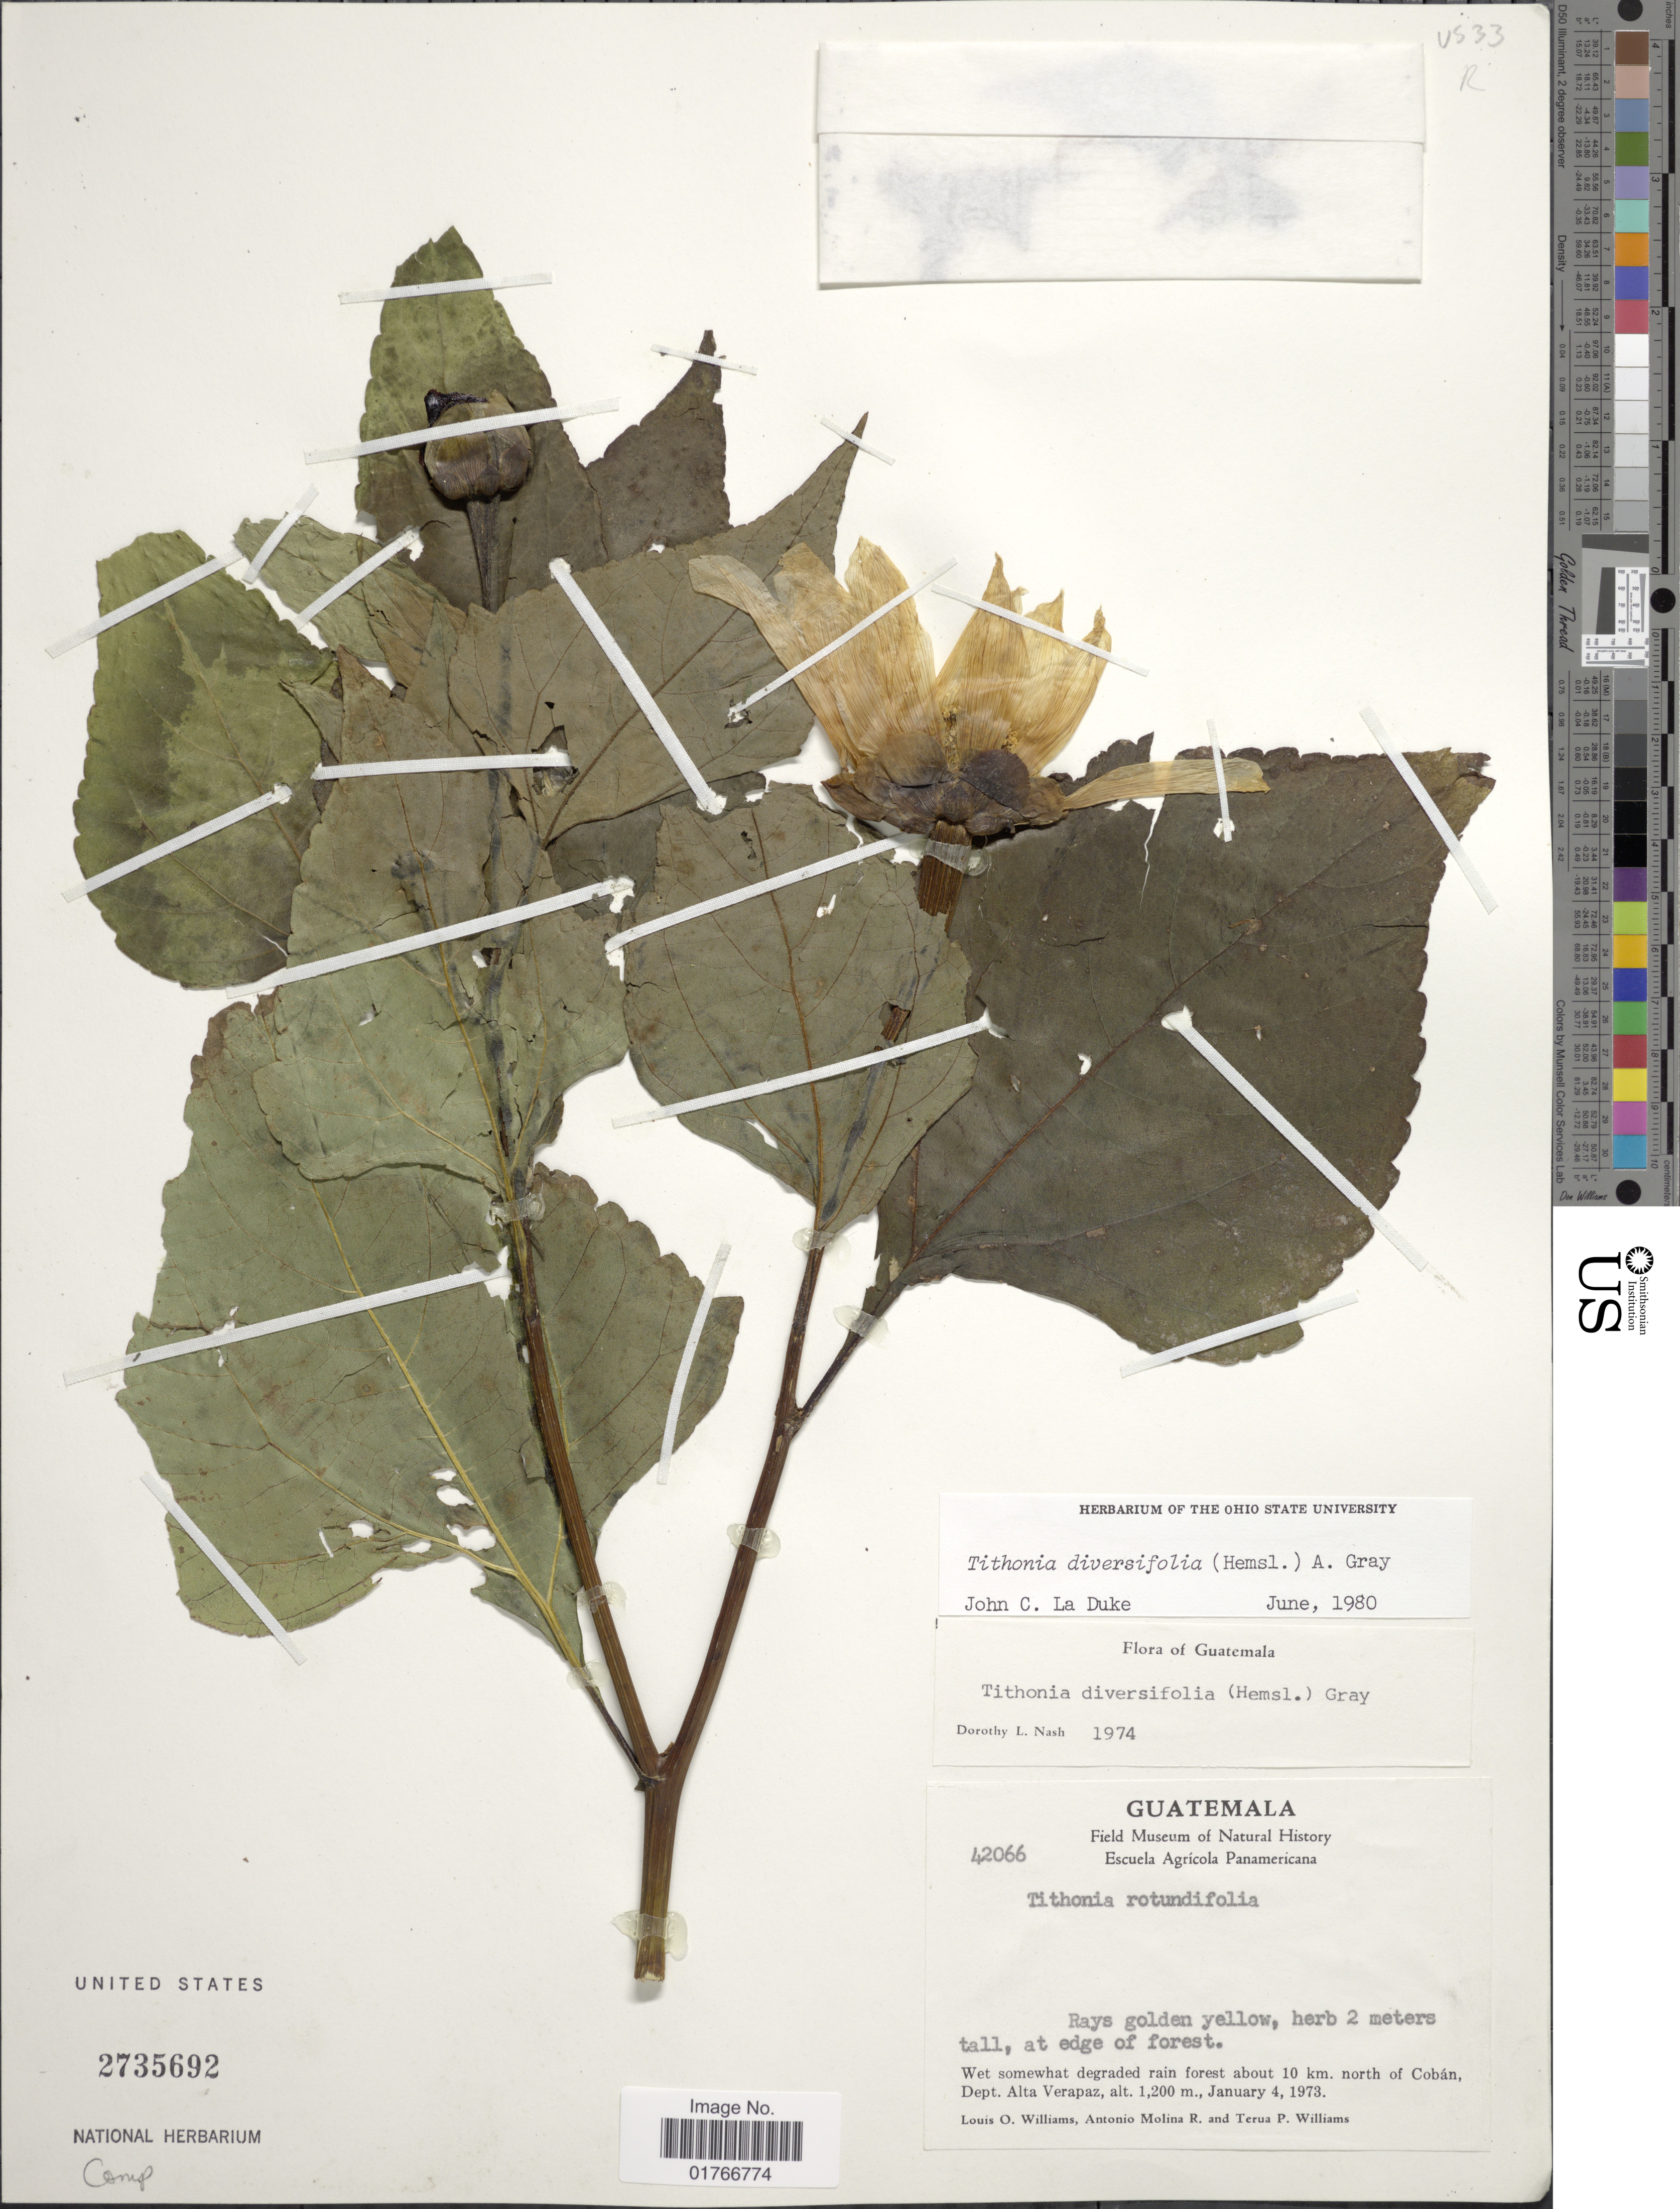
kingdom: Plantae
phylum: Tracheophyta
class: Magnoliopsida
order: Asterales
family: Asteraceae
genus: Tithonia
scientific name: Tithonia diversifolia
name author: (Hemsl.) A. Gray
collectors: L. O. Williams, A. Molina R. & T. P. Williams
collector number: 42066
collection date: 1973-01-04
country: Guatemala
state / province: Alta Verapaz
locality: About 10 km north of Coban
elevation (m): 1200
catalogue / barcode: US 2735692